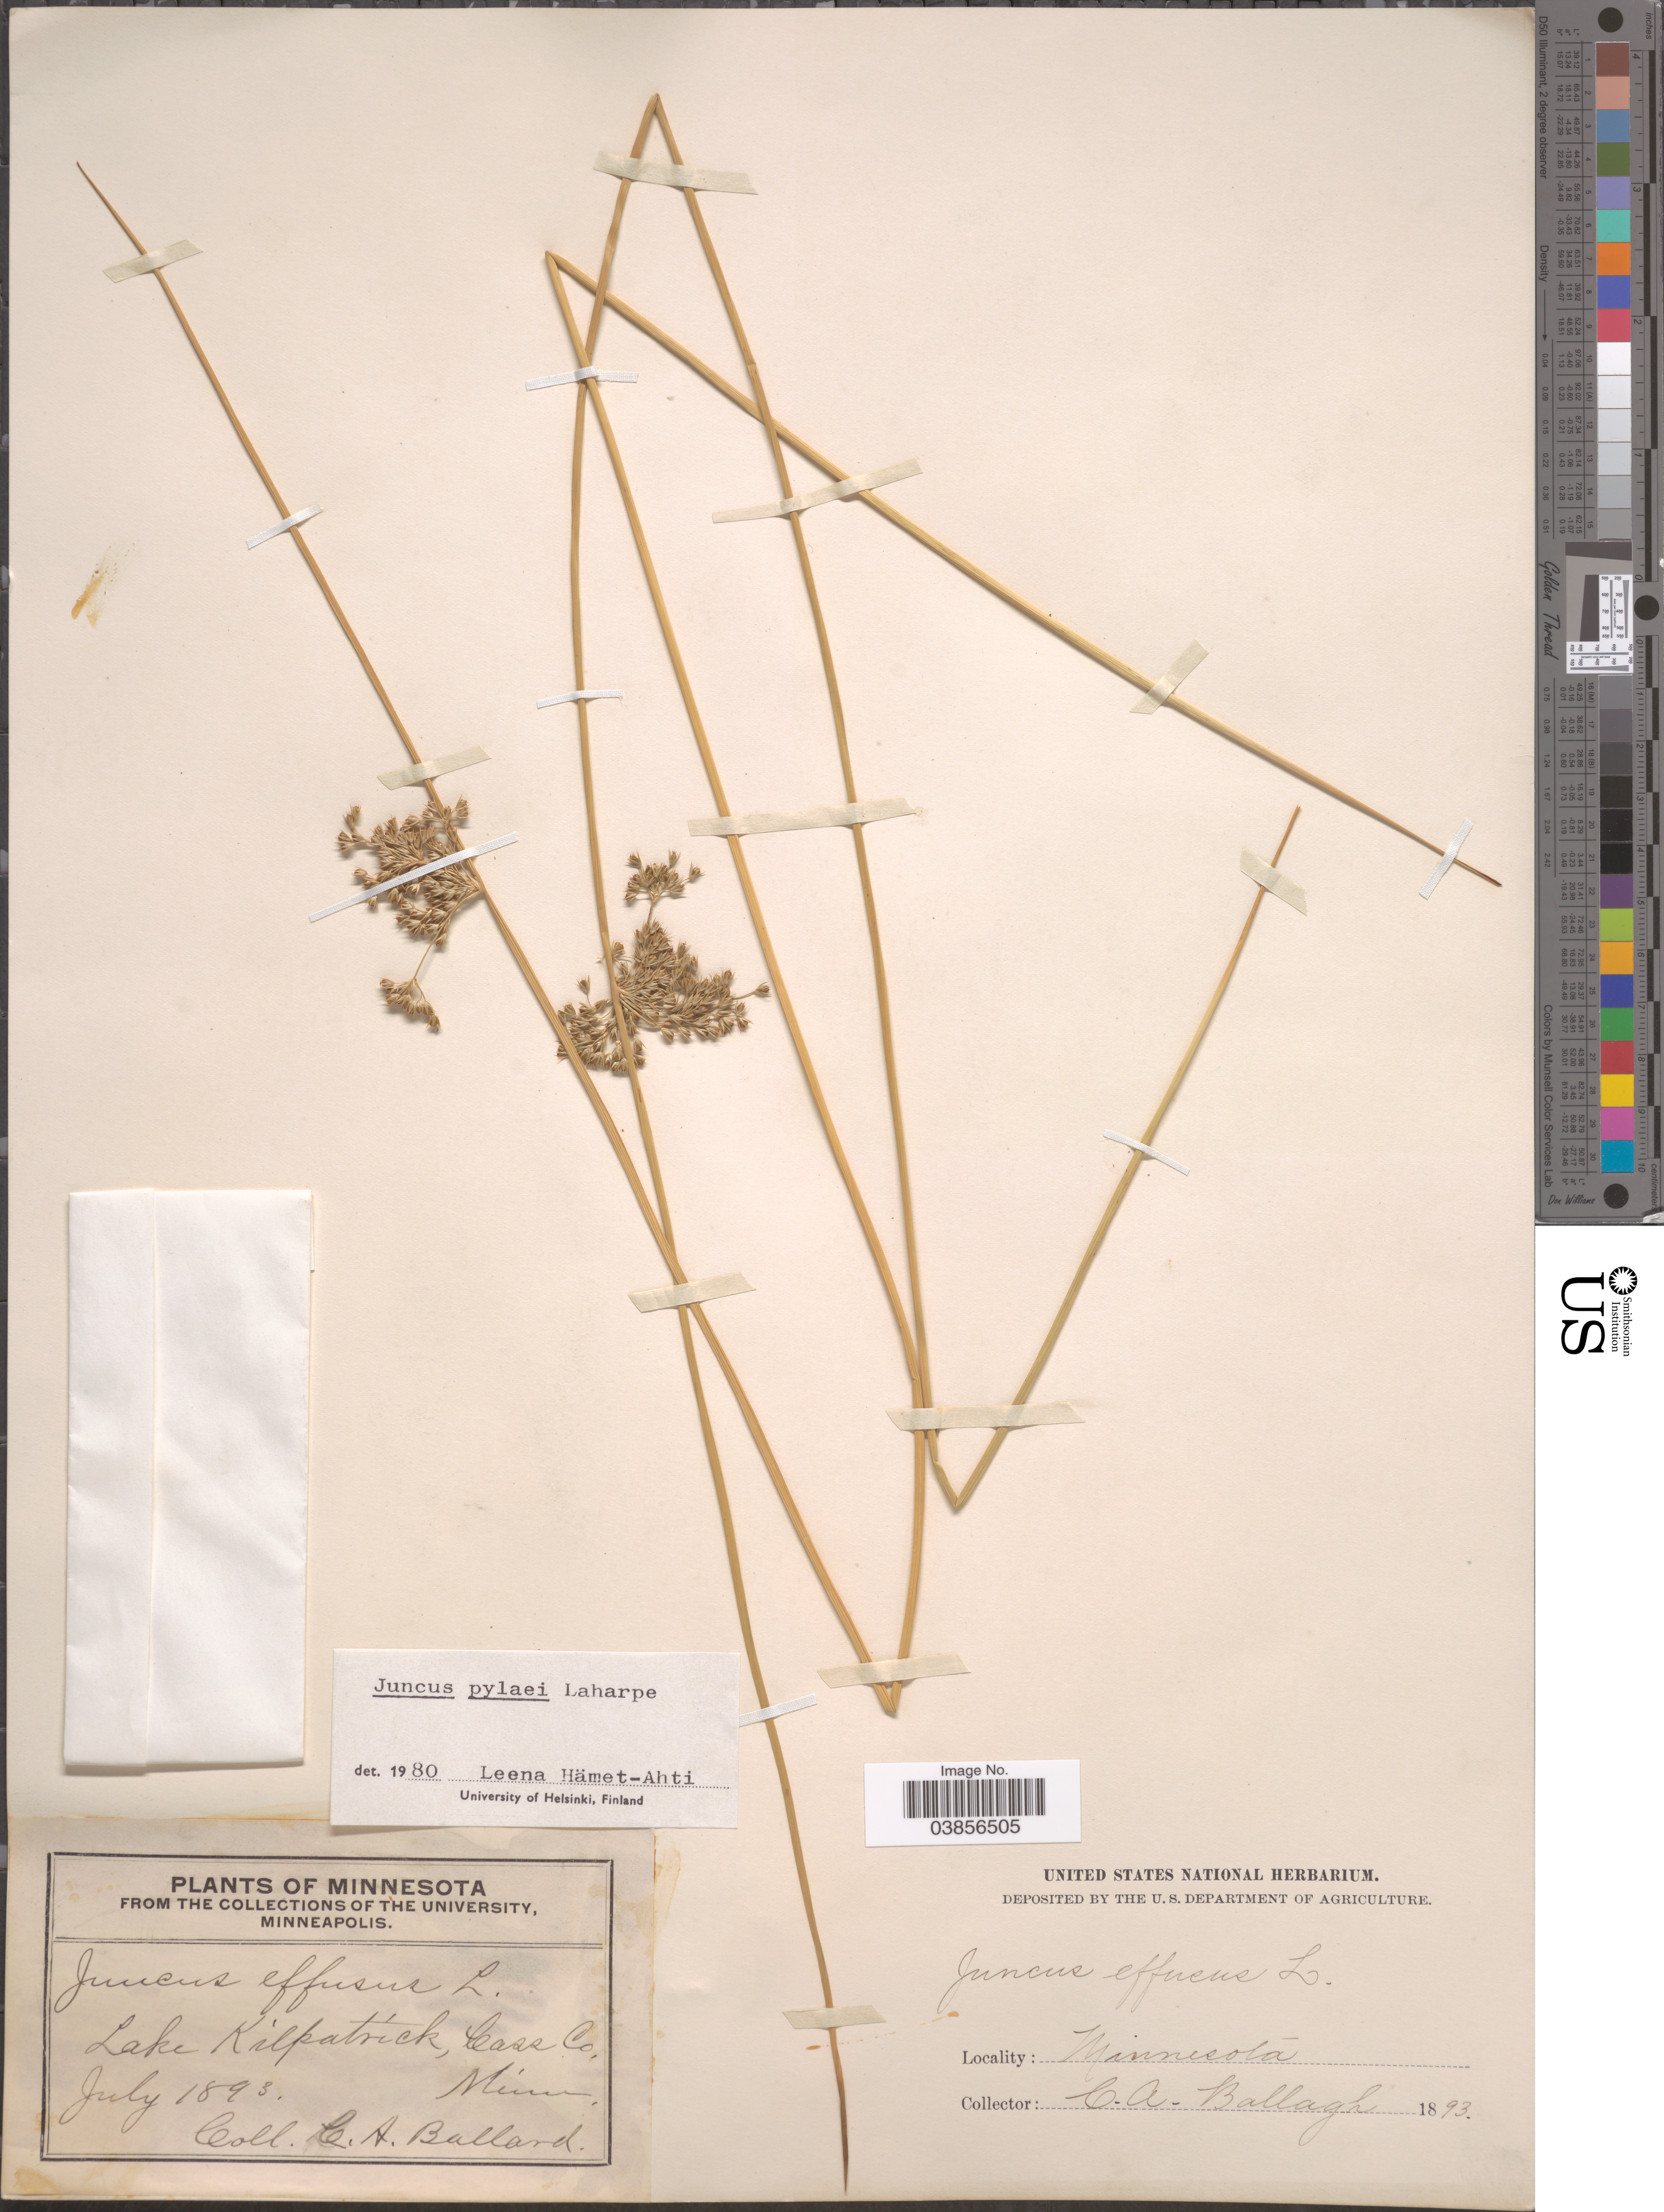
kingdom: Plantae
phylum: Tracheophyta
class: Liliopsida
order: Poales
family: Juncaceae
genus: Juncus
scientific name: Juncus pylaei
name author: Laharpe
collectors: C. A. Ballard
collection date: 1893-07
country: United States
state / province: Minnesota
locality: Lake Kilpatrick, Cass Co.